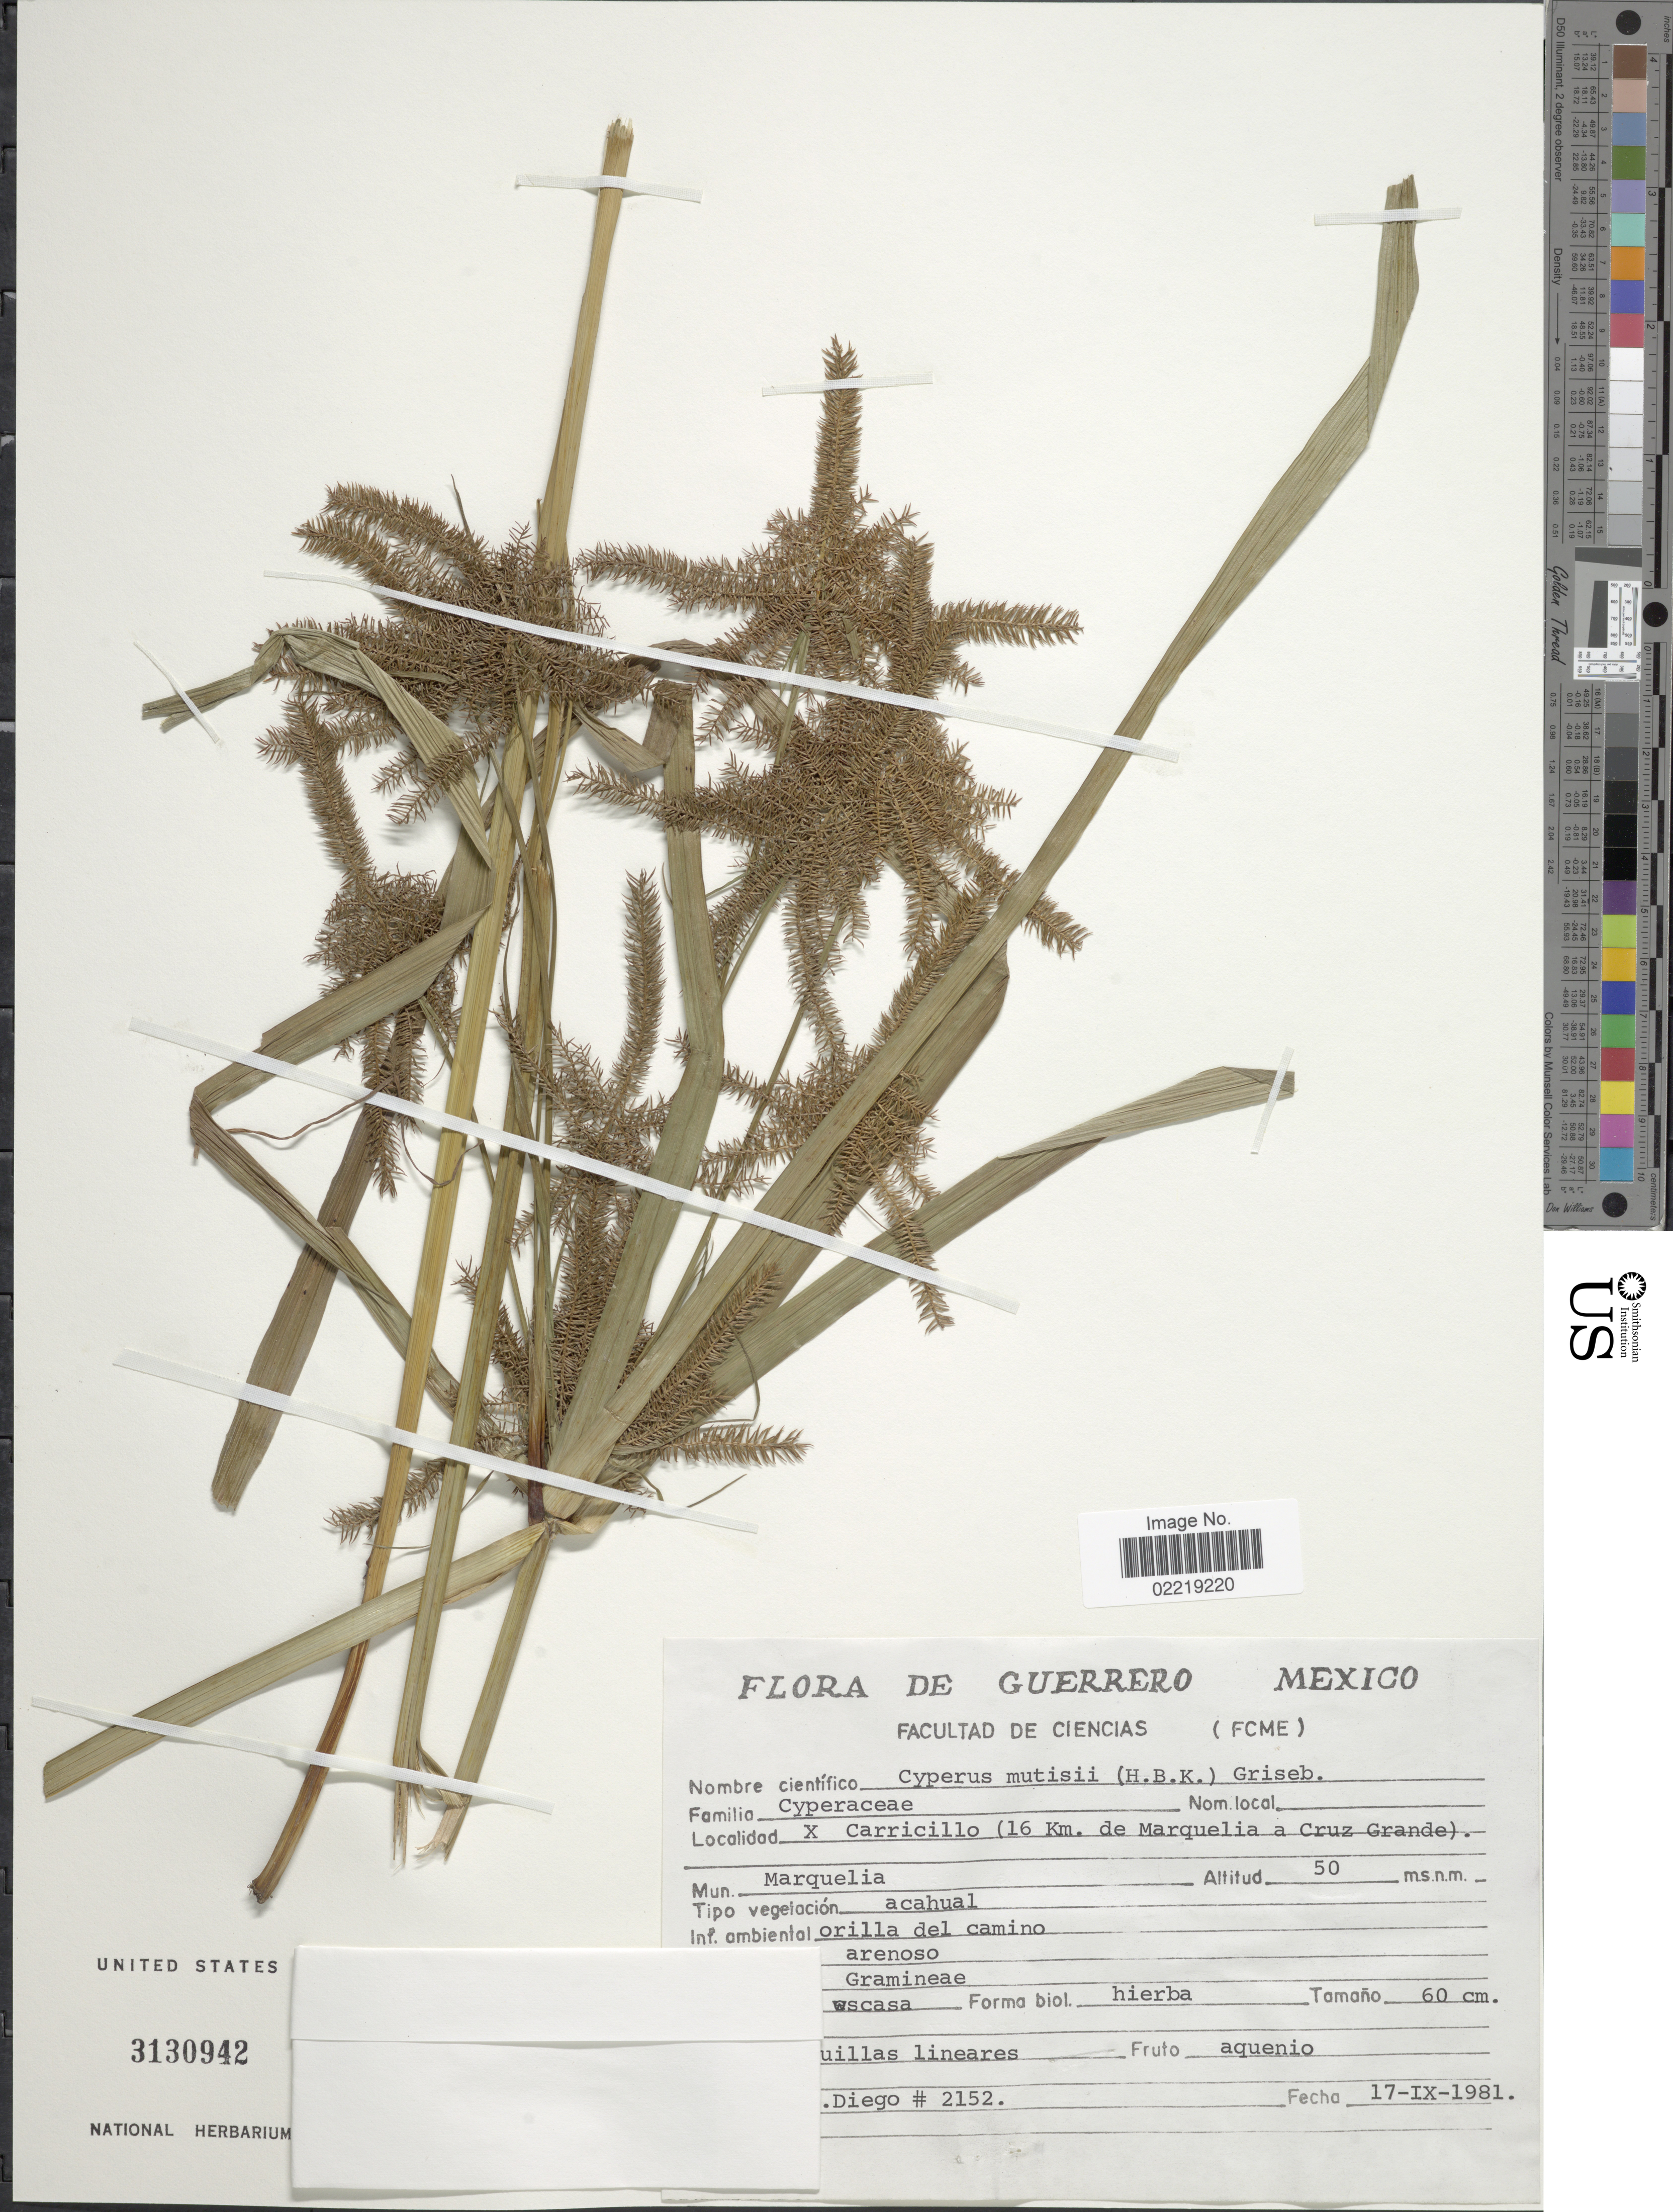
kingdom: Plantae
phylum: Tracheophyta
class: Liliopsida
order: Poales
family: Cyperaceae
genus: Cyperus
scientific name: Cyperus mutisii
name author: (Kunth) Andersson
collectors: N. Diego Pérez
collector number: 2152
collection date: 1981-09-17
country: Mexico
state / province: Guerrero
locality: X Carricillo (16 Km. de Marquelia a Cruz Grande). Mun. Marquelia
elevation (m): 50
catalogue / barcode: US 3130942